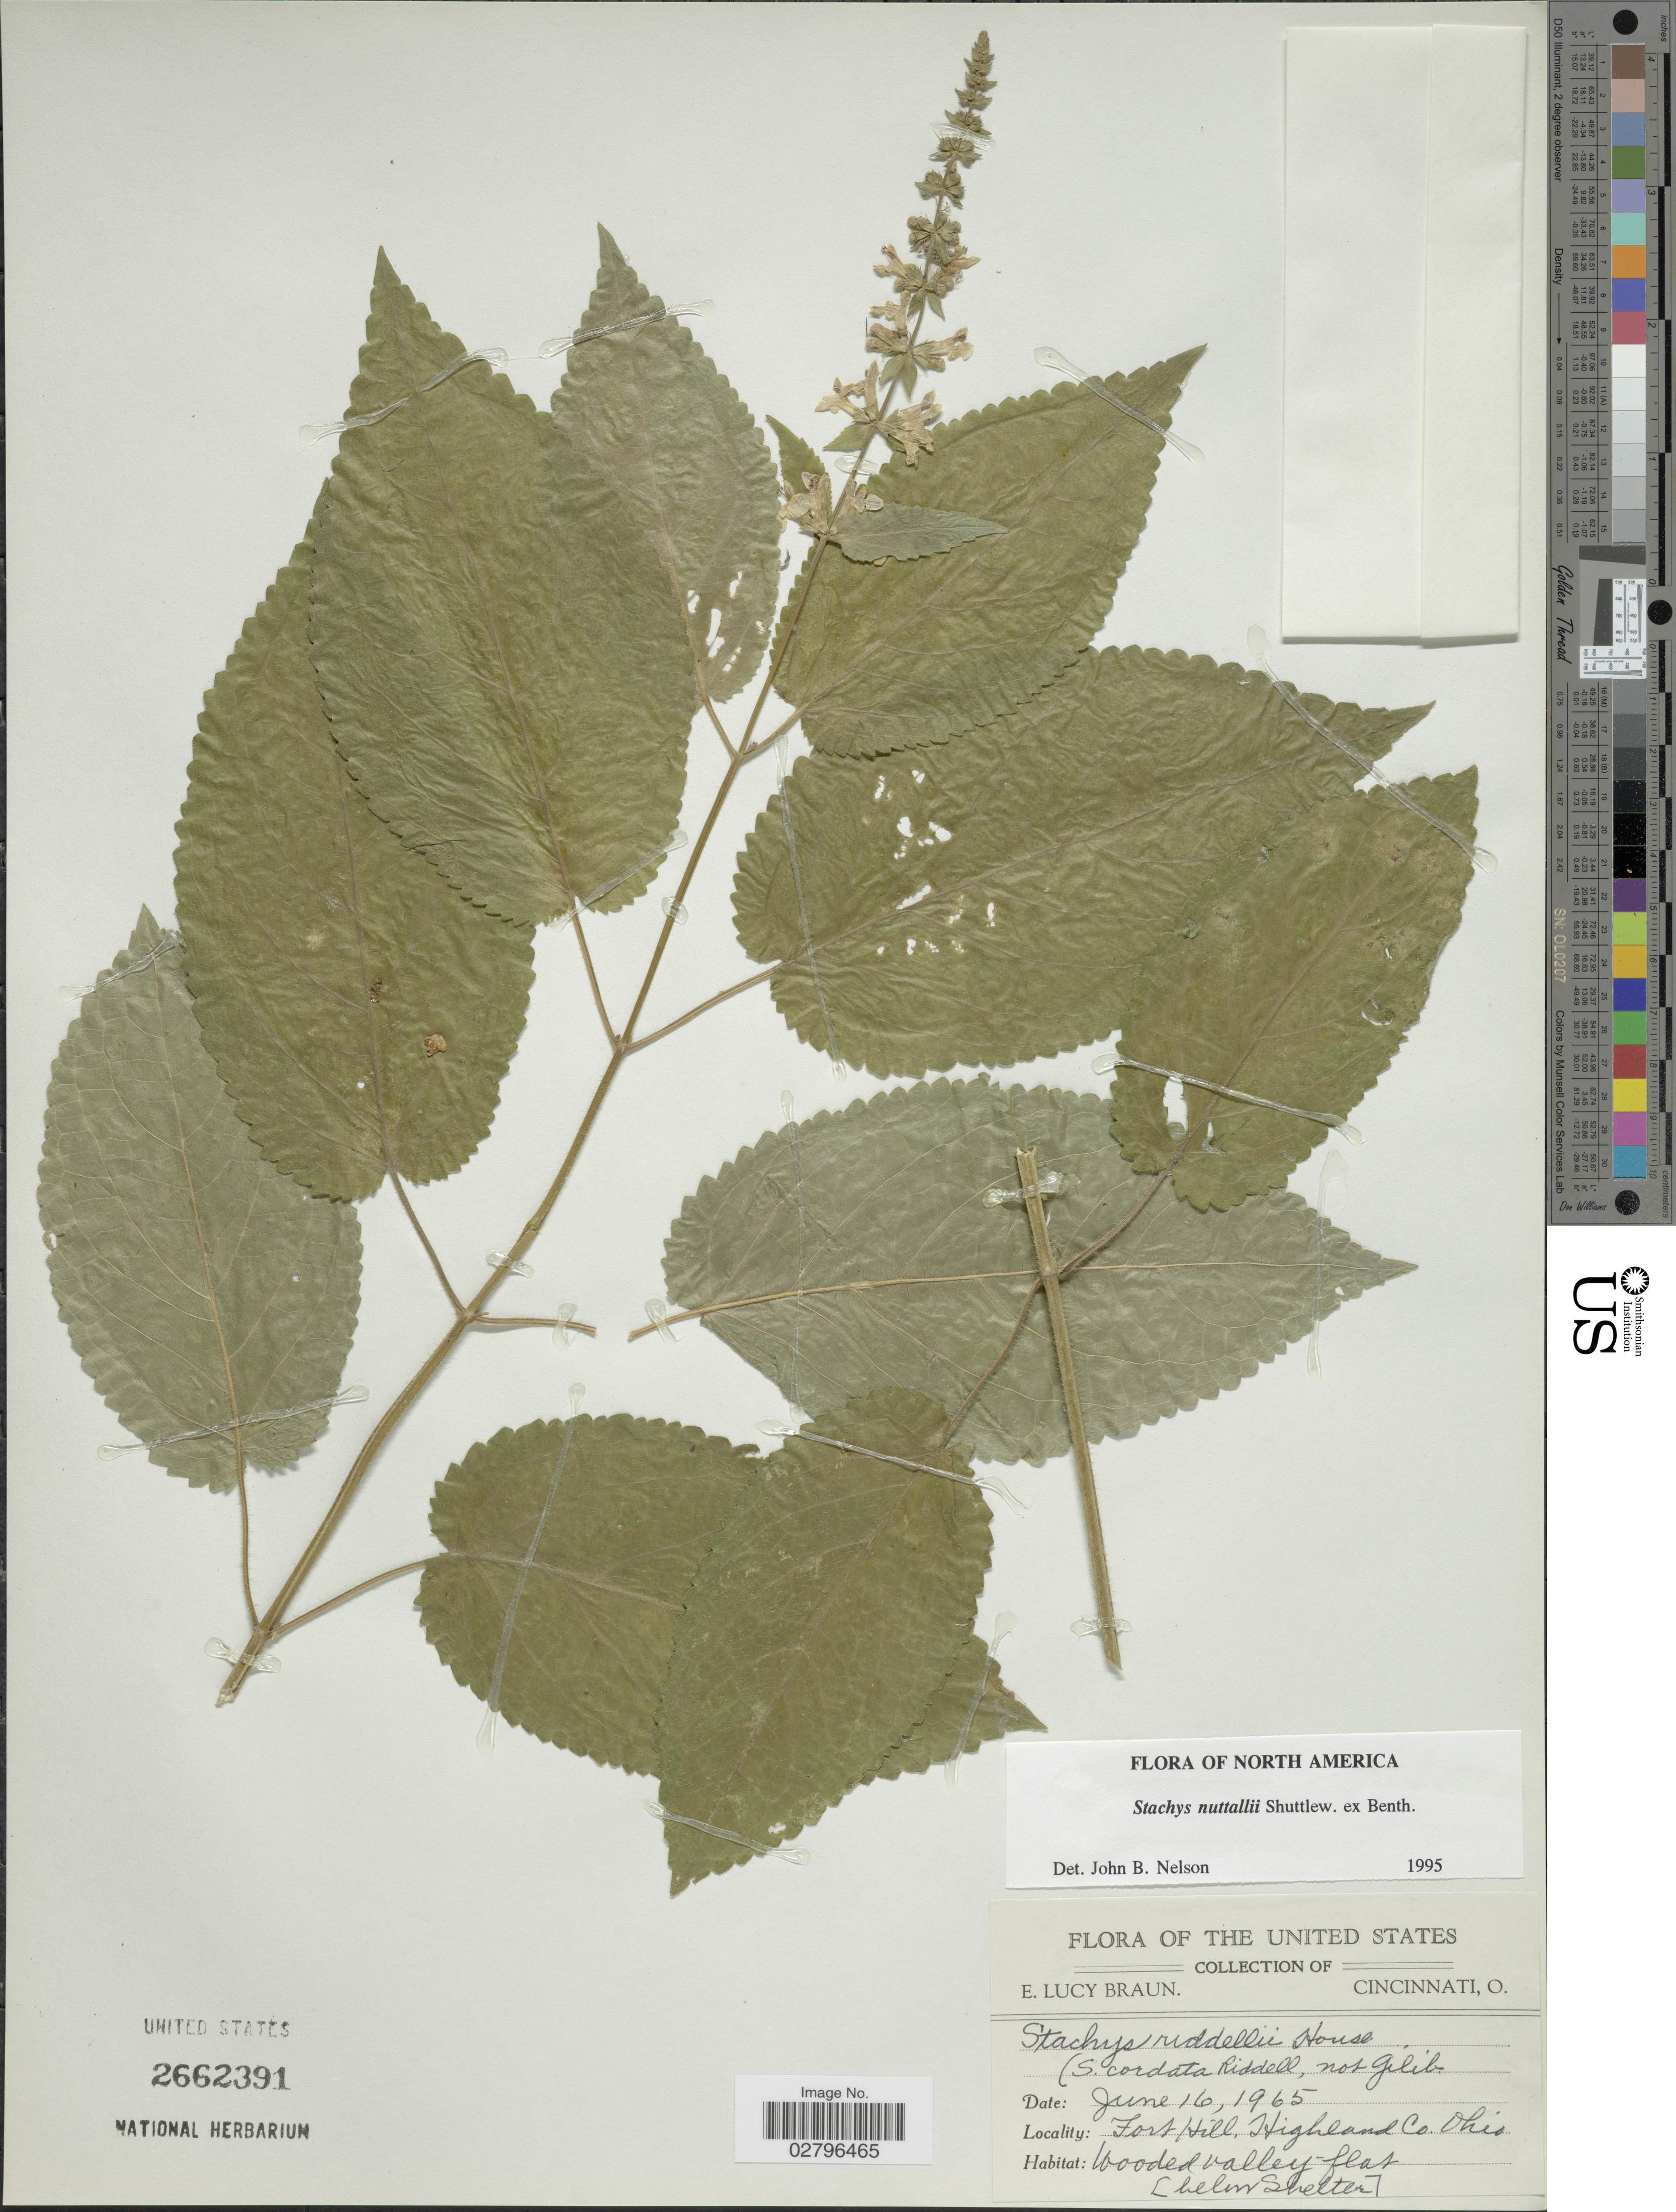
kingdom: Plantae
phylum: Tracheophyta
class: Magnoliopsida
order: Lamiales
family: Lamiaceae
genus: Stachys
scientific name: Stachys nuttallii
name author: Shuttlew. ex Benth.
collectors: E. L. Braun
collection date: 1965-06-16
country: United States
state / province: Ohio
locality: Fort Hill. Highland Co.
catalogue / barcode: US 2662391